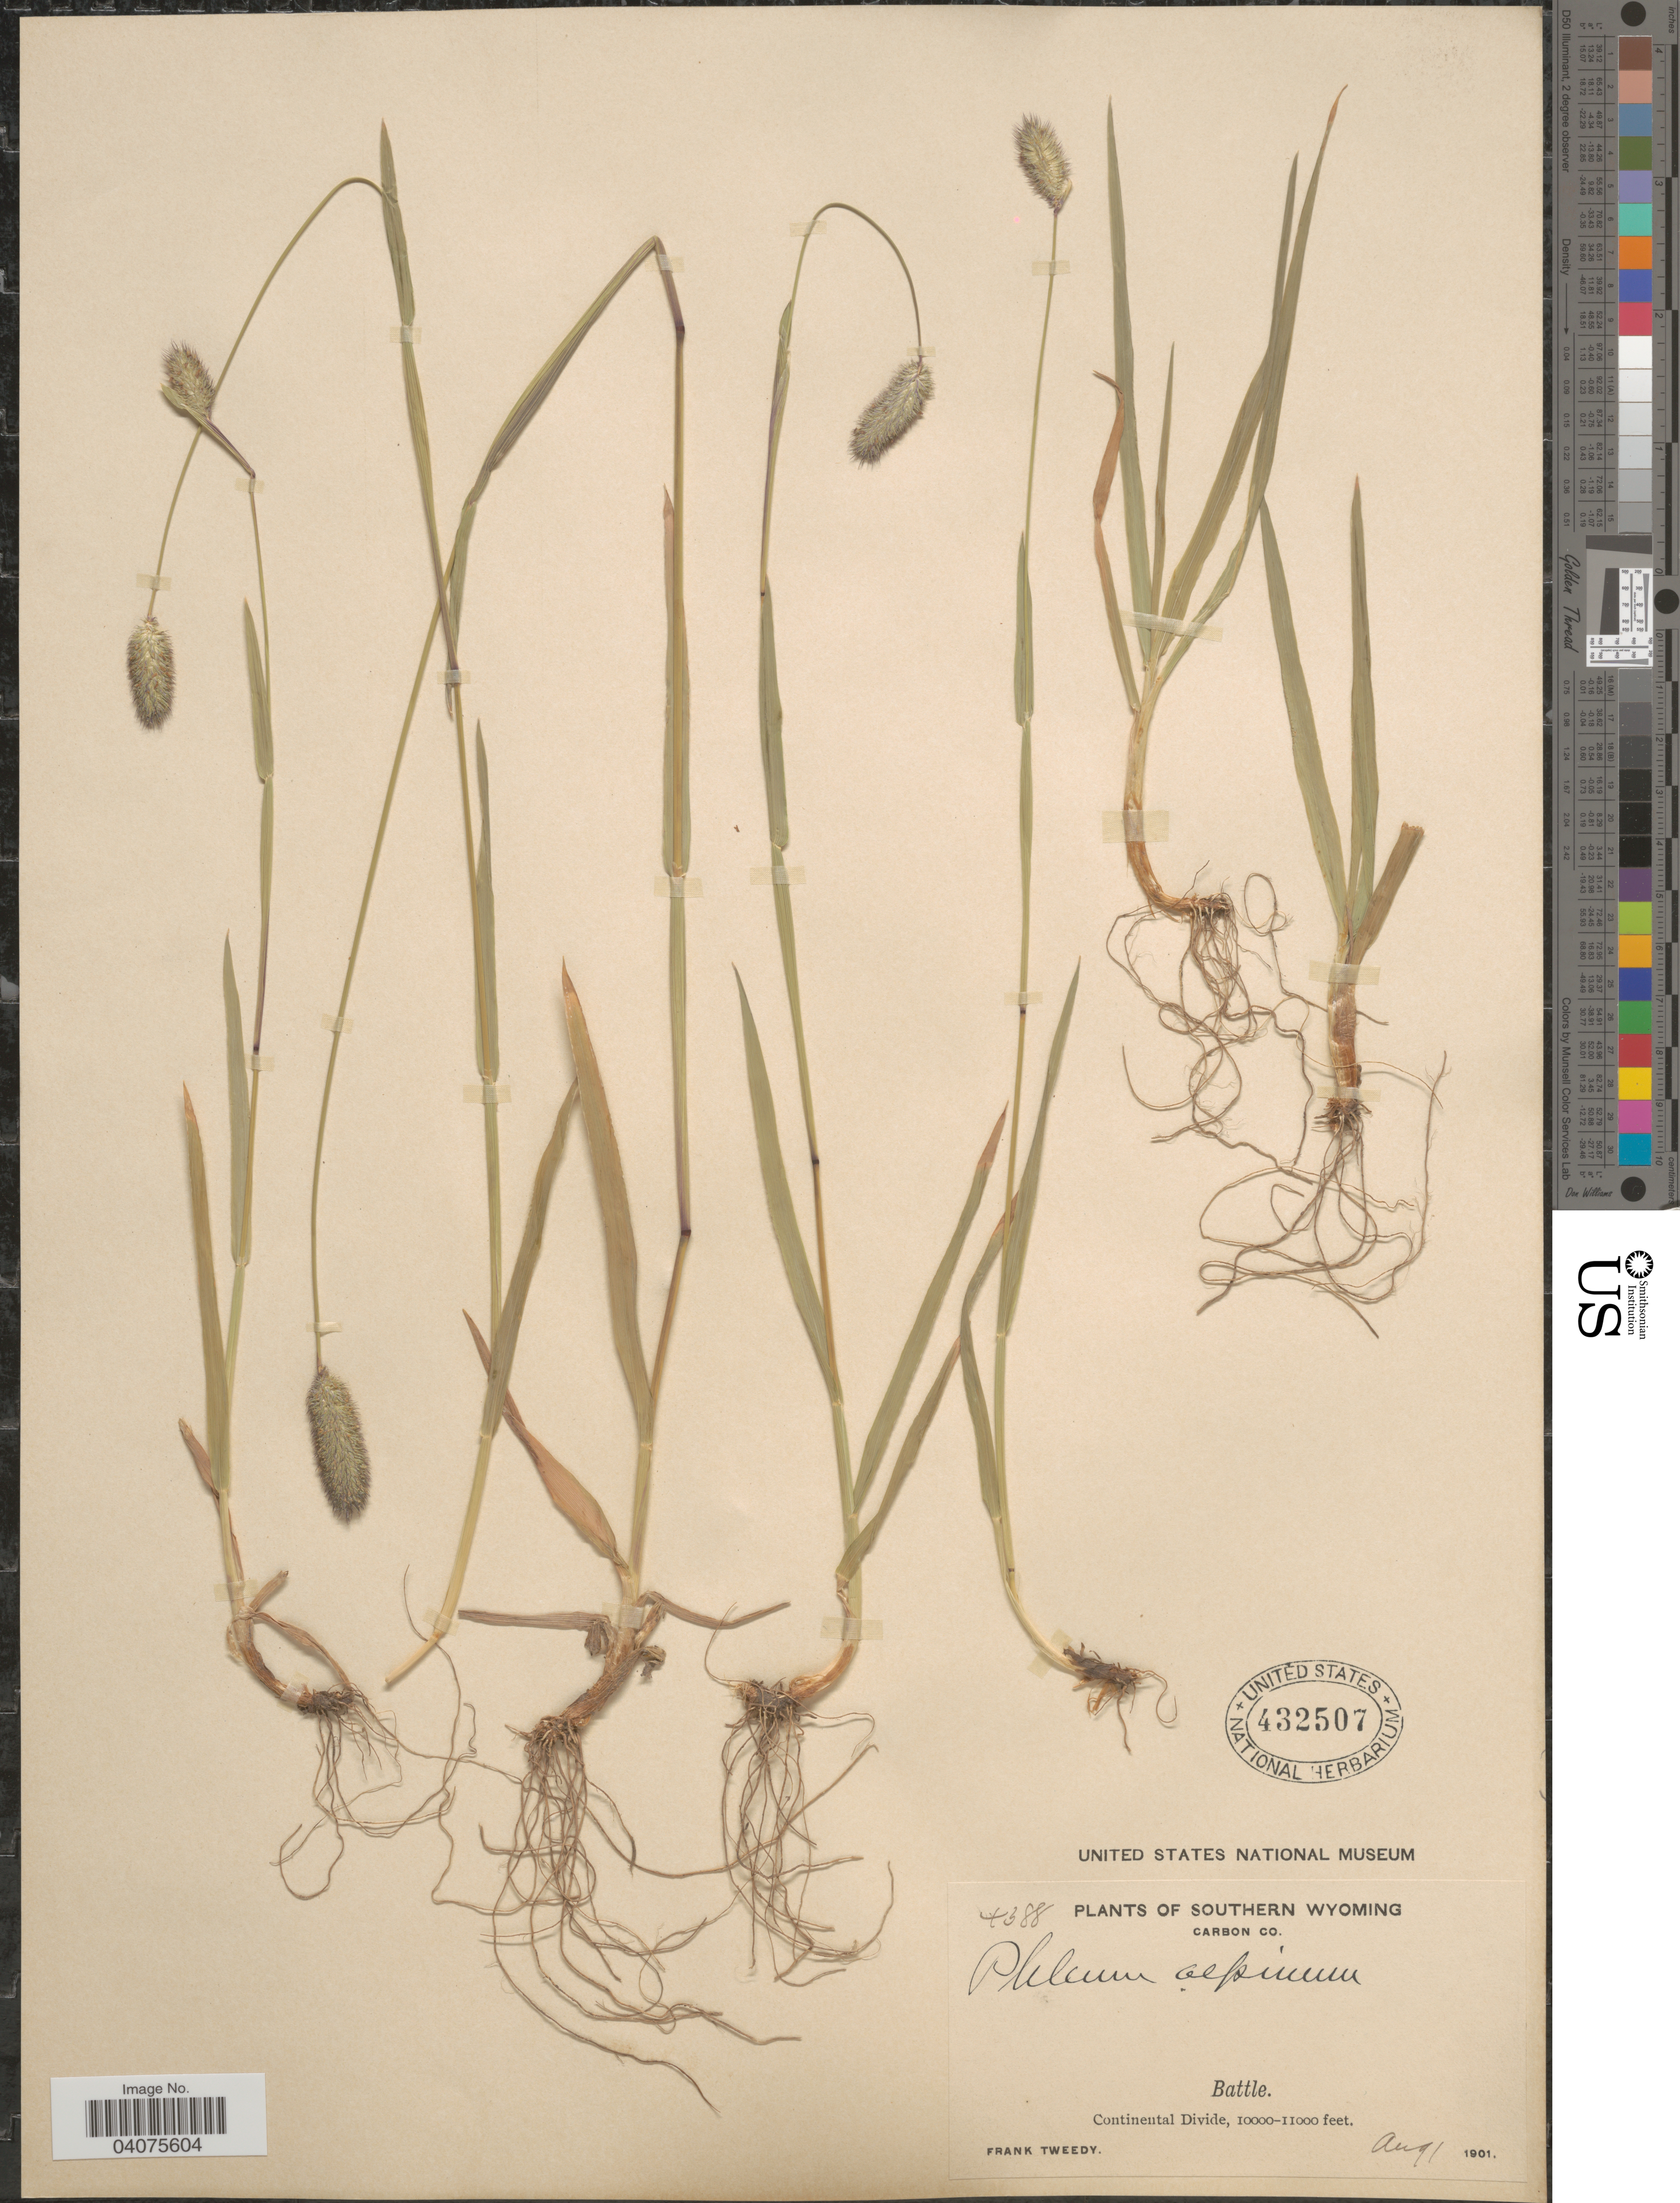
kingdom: Plantae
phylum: Tracheophyta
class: Liliopsida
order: Poales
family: Poaceae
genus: Phleum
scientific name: Phleum alpinum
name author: L.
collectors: F. Tweedy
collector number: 4388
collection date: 1901-08-01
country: United States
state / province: Wyoming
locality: Southern Wyoming. Carbon Co. Battle. Continental Divide.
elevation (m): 3048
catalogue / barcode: US 432507